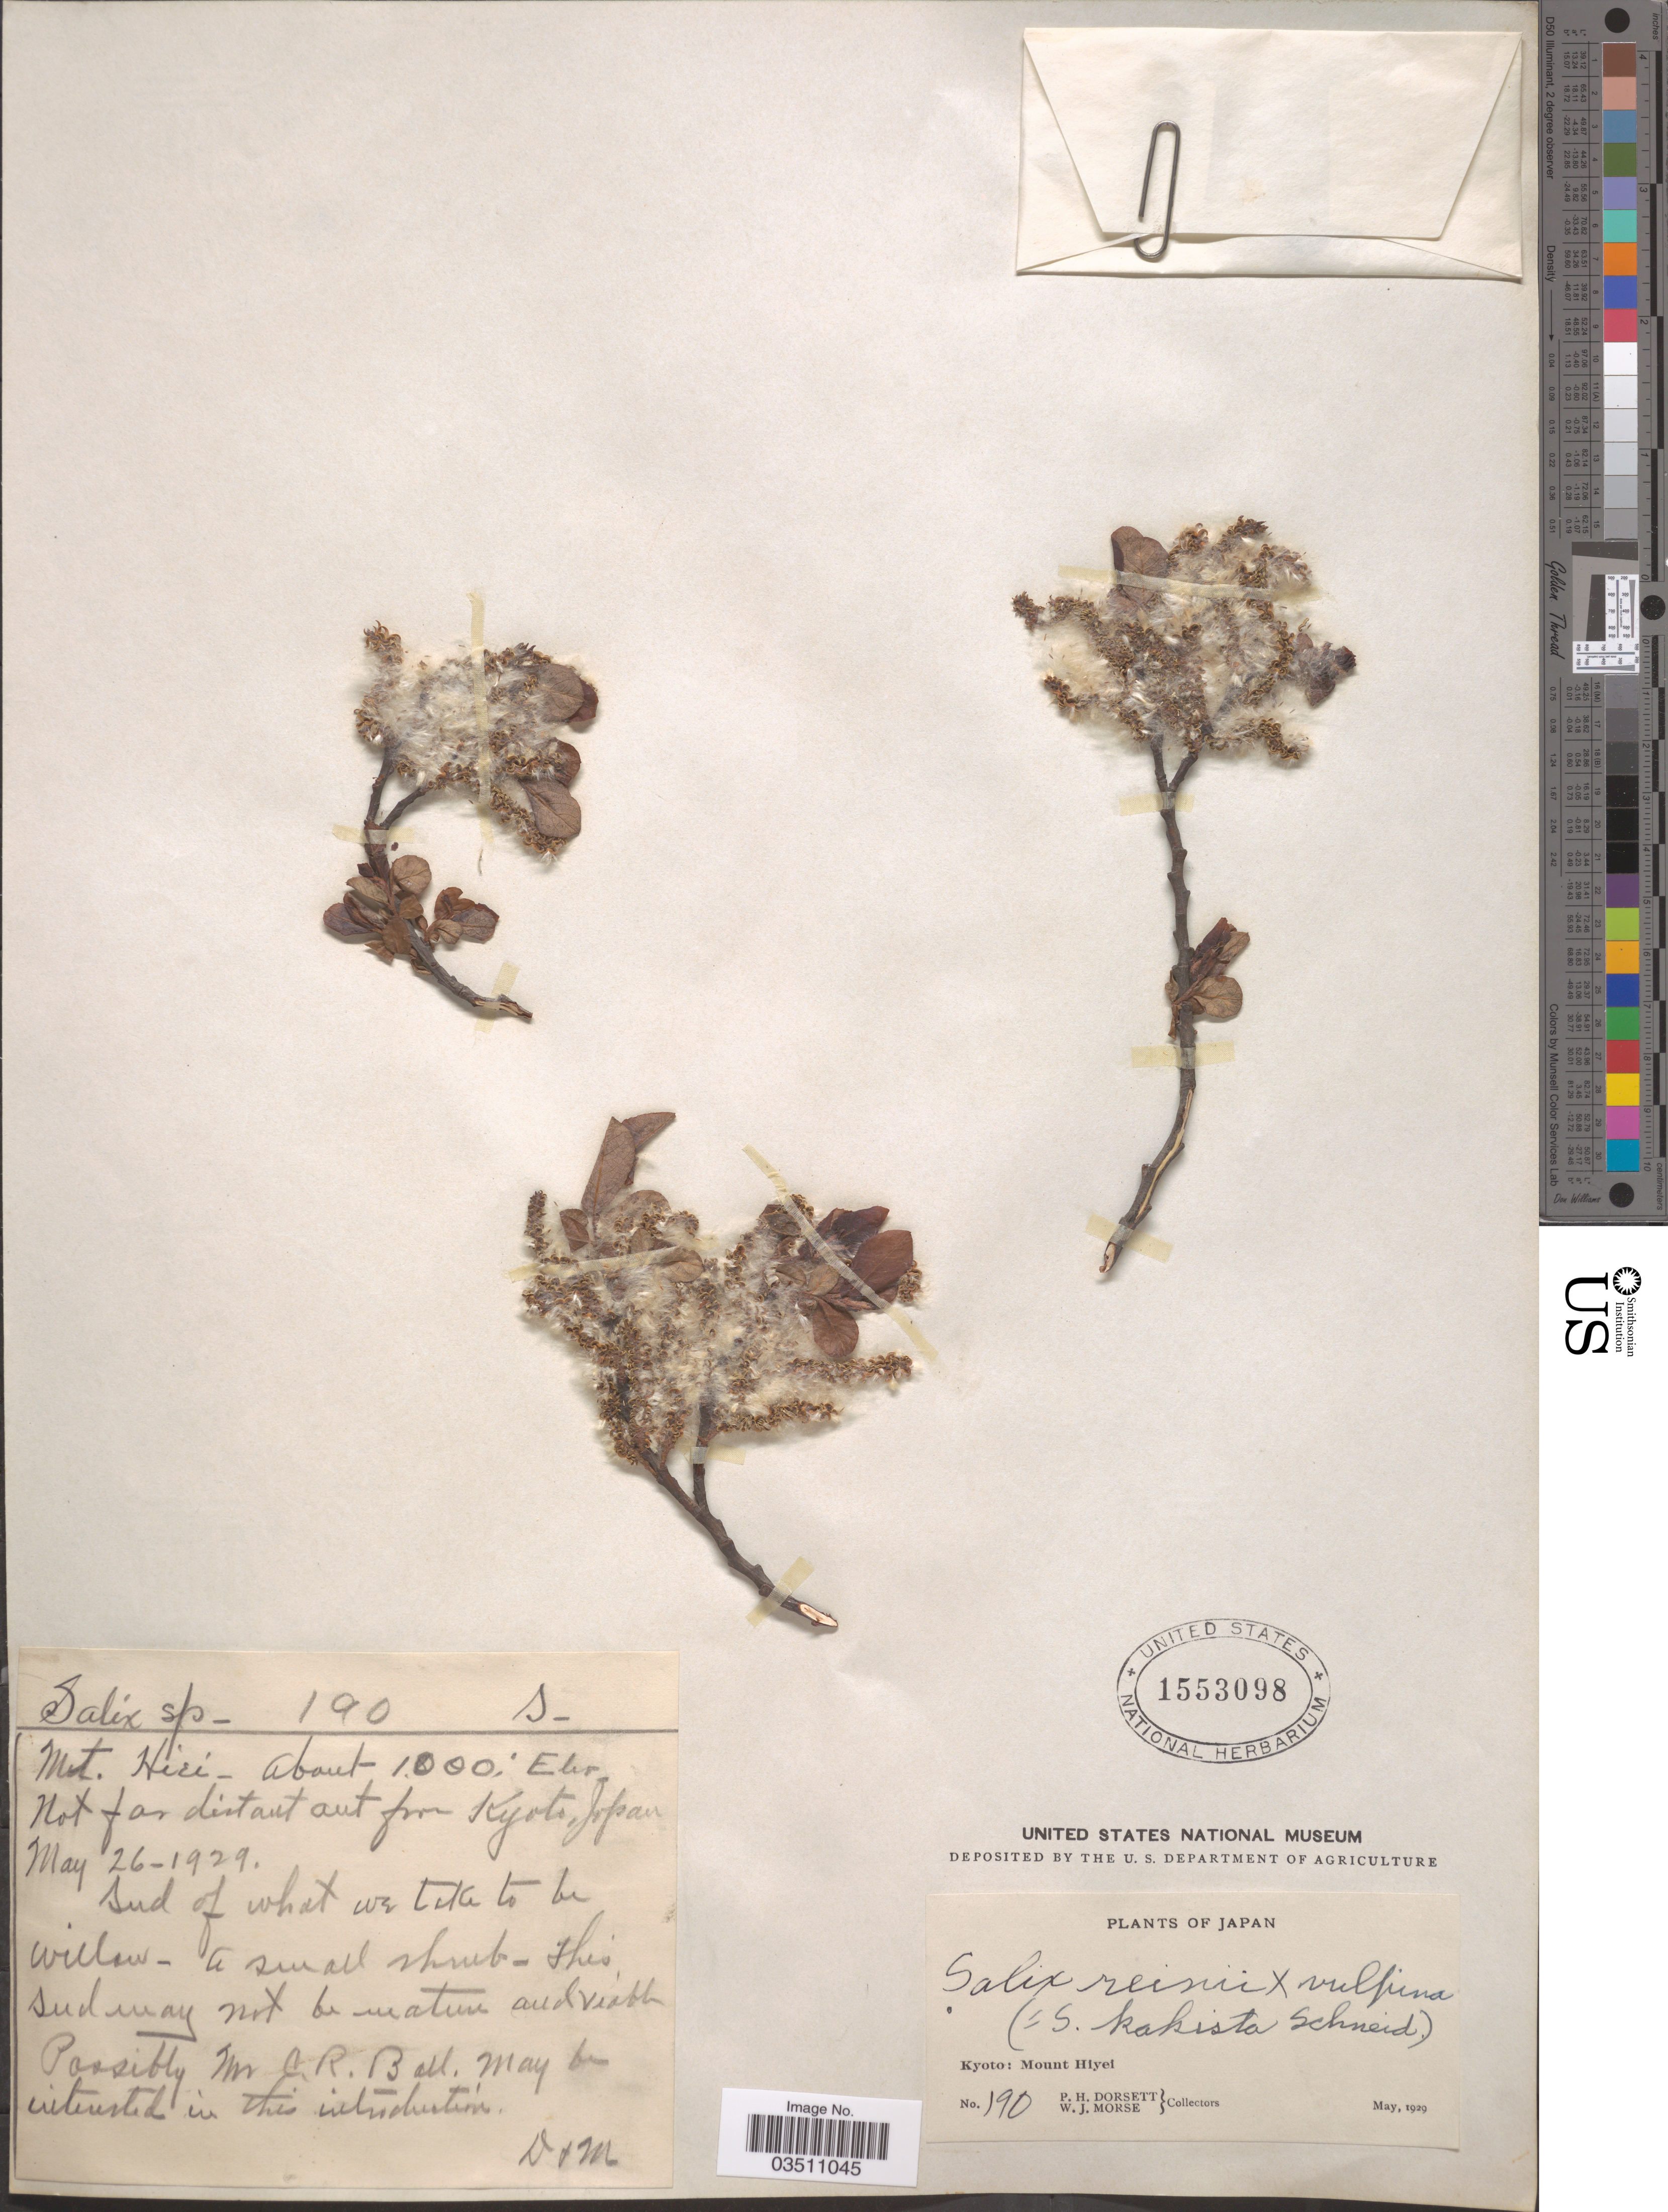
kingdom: Plantae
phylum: Tracheophyta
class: Magnoliopsida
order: Malpighiales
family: Salicaceae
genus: Salix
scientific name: Salix reinii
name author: Franch. & Sav. ex Seemen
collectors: P. H. Dorsett & W. J. Morse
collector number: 190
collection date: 1929-05-26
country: Japan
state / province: Kyoto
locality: Mount Hiyei. Mt. Hiei.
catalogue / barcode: US 1553098